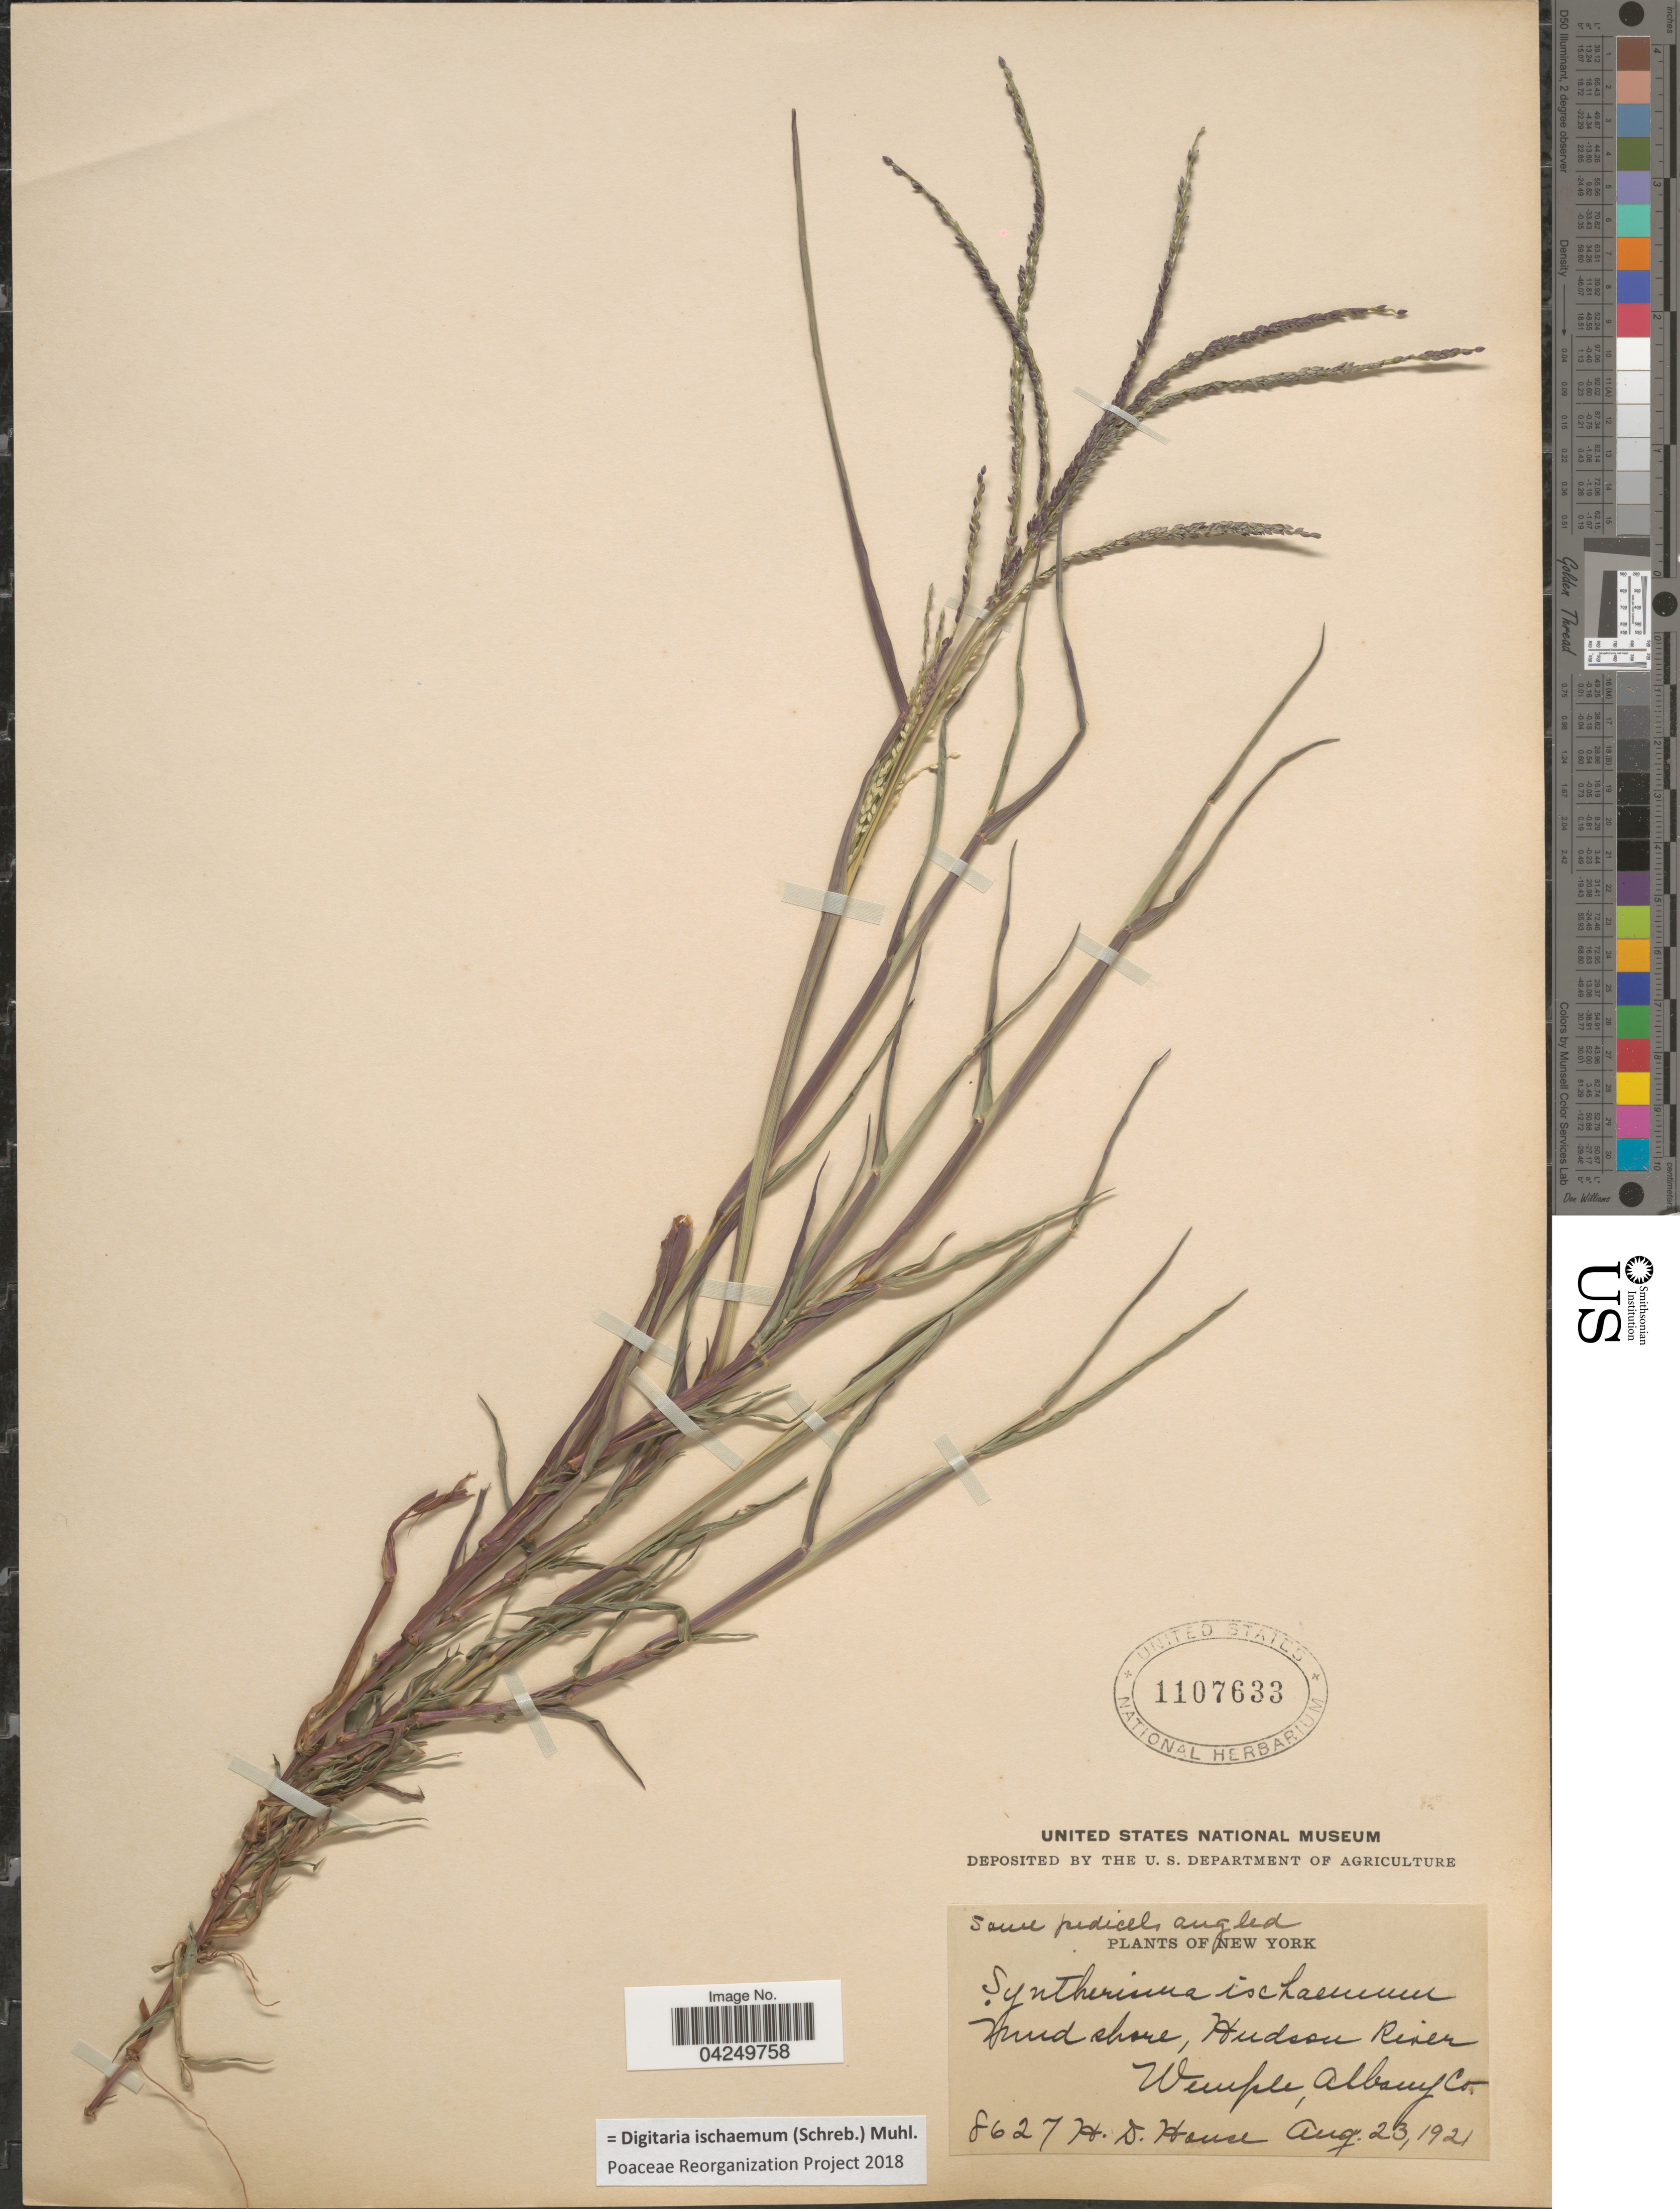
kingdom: Plantae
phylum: Tracheophyta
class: Liliopsida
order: Poales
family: Poaceae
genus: Digitaria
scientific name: Digitaria ischaemum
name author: (Schreber) Schreber ex Muhl.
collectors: H. D. House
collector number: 8627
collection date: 1921-08-23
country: United States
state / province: New York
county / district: Albany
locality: Mud shore, Hudson River. Wemple, Albany Co.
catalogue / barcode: US 1107633